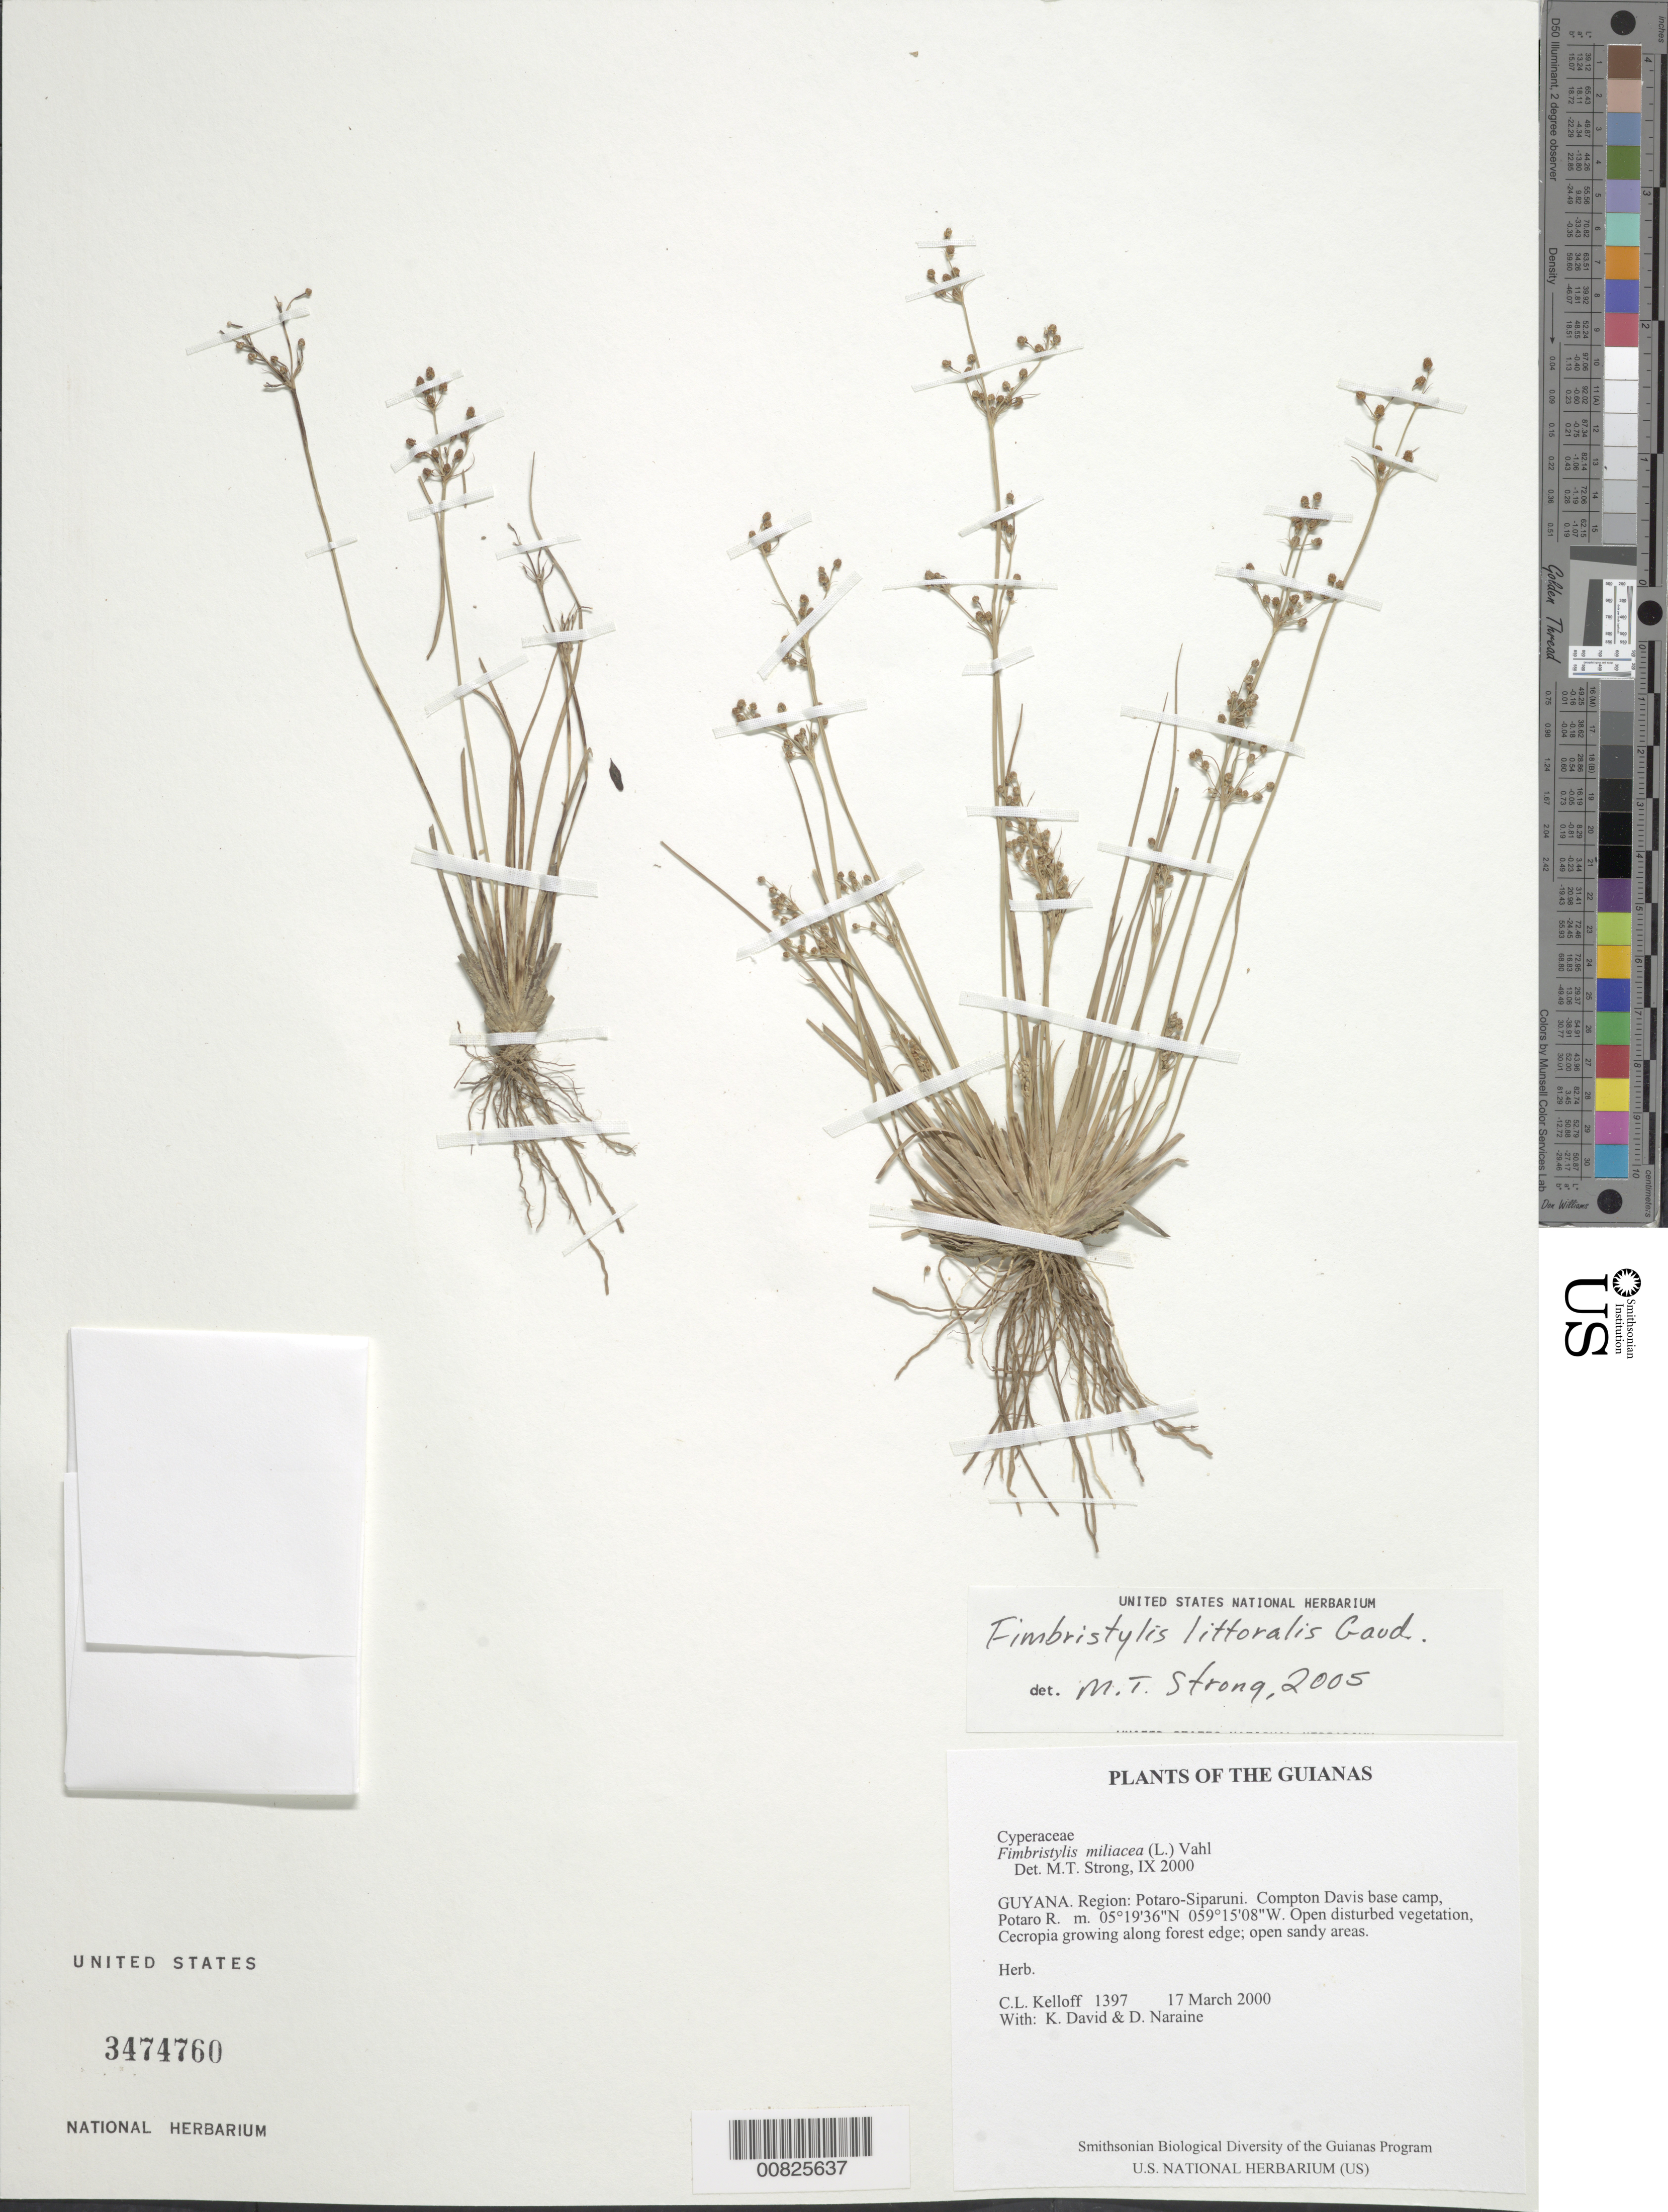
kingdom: Plantae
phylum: Tracheophyta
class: Liliopsida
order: Poales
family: Cyperaceae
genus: Fimbristylis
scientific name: Fimbristylis littoralis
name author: Gaudich.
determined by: Strong, M. T., (US), Smithsonian Institution - National Museum of Natural History (UNITED STATES)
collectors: C. L. Kelloff, K. David & D. Naraine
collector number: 1397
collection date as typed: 17 March 2000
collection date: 2000-03-17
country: Guyana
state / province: Potaro-Siparuni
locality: Compton Davis base camp, Potaro R.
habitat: Open disturbed vegetation, Cecropia growing along forest edge; open sandy areas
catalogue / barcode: US 3474760